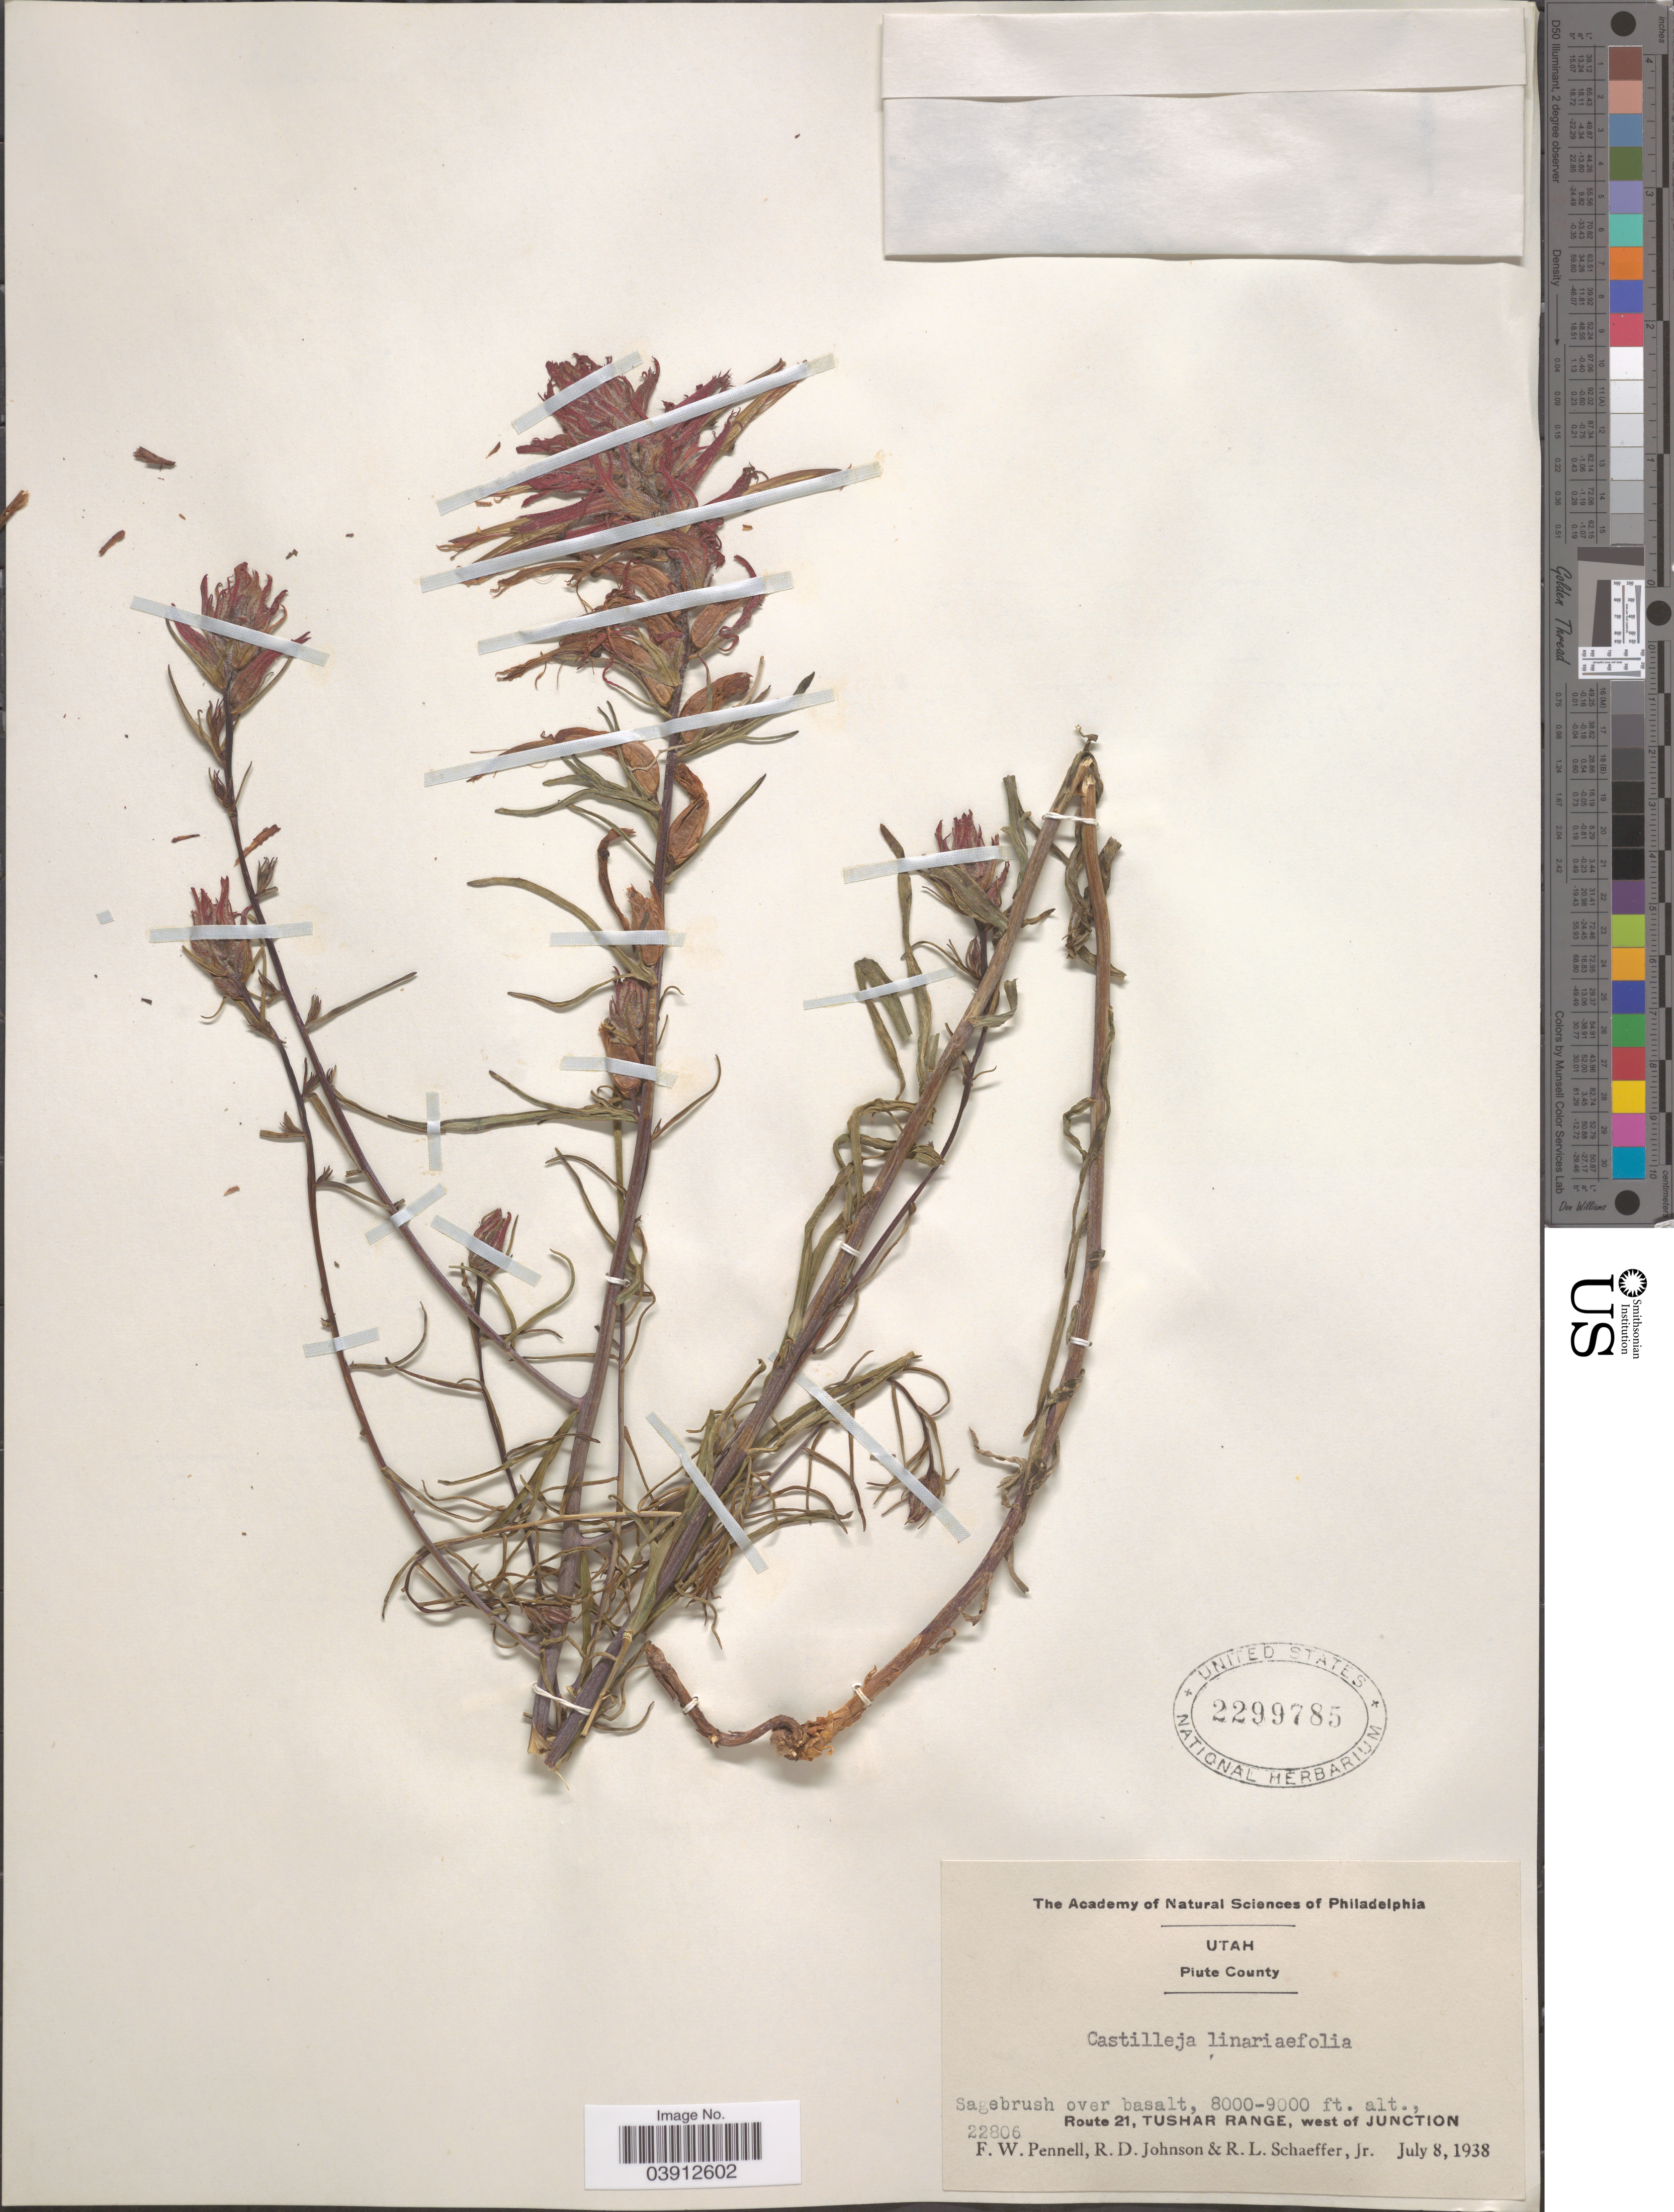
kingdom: Plantae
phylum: Tracheophyta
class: Magnoliopsida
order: Lamiales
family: Orobanchaceae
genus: Castilleja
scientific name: Castilleja linariifolia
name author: Benth.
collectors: F. W. Pennell, R. D. Johnson & R. L. Schaeffer Jr.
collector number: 22806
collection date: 1938-07-08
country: United States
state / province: Utah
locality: Piute County. Route 21, Tushar Range, west of Junction.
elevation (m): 2438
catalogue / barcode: US 2299785